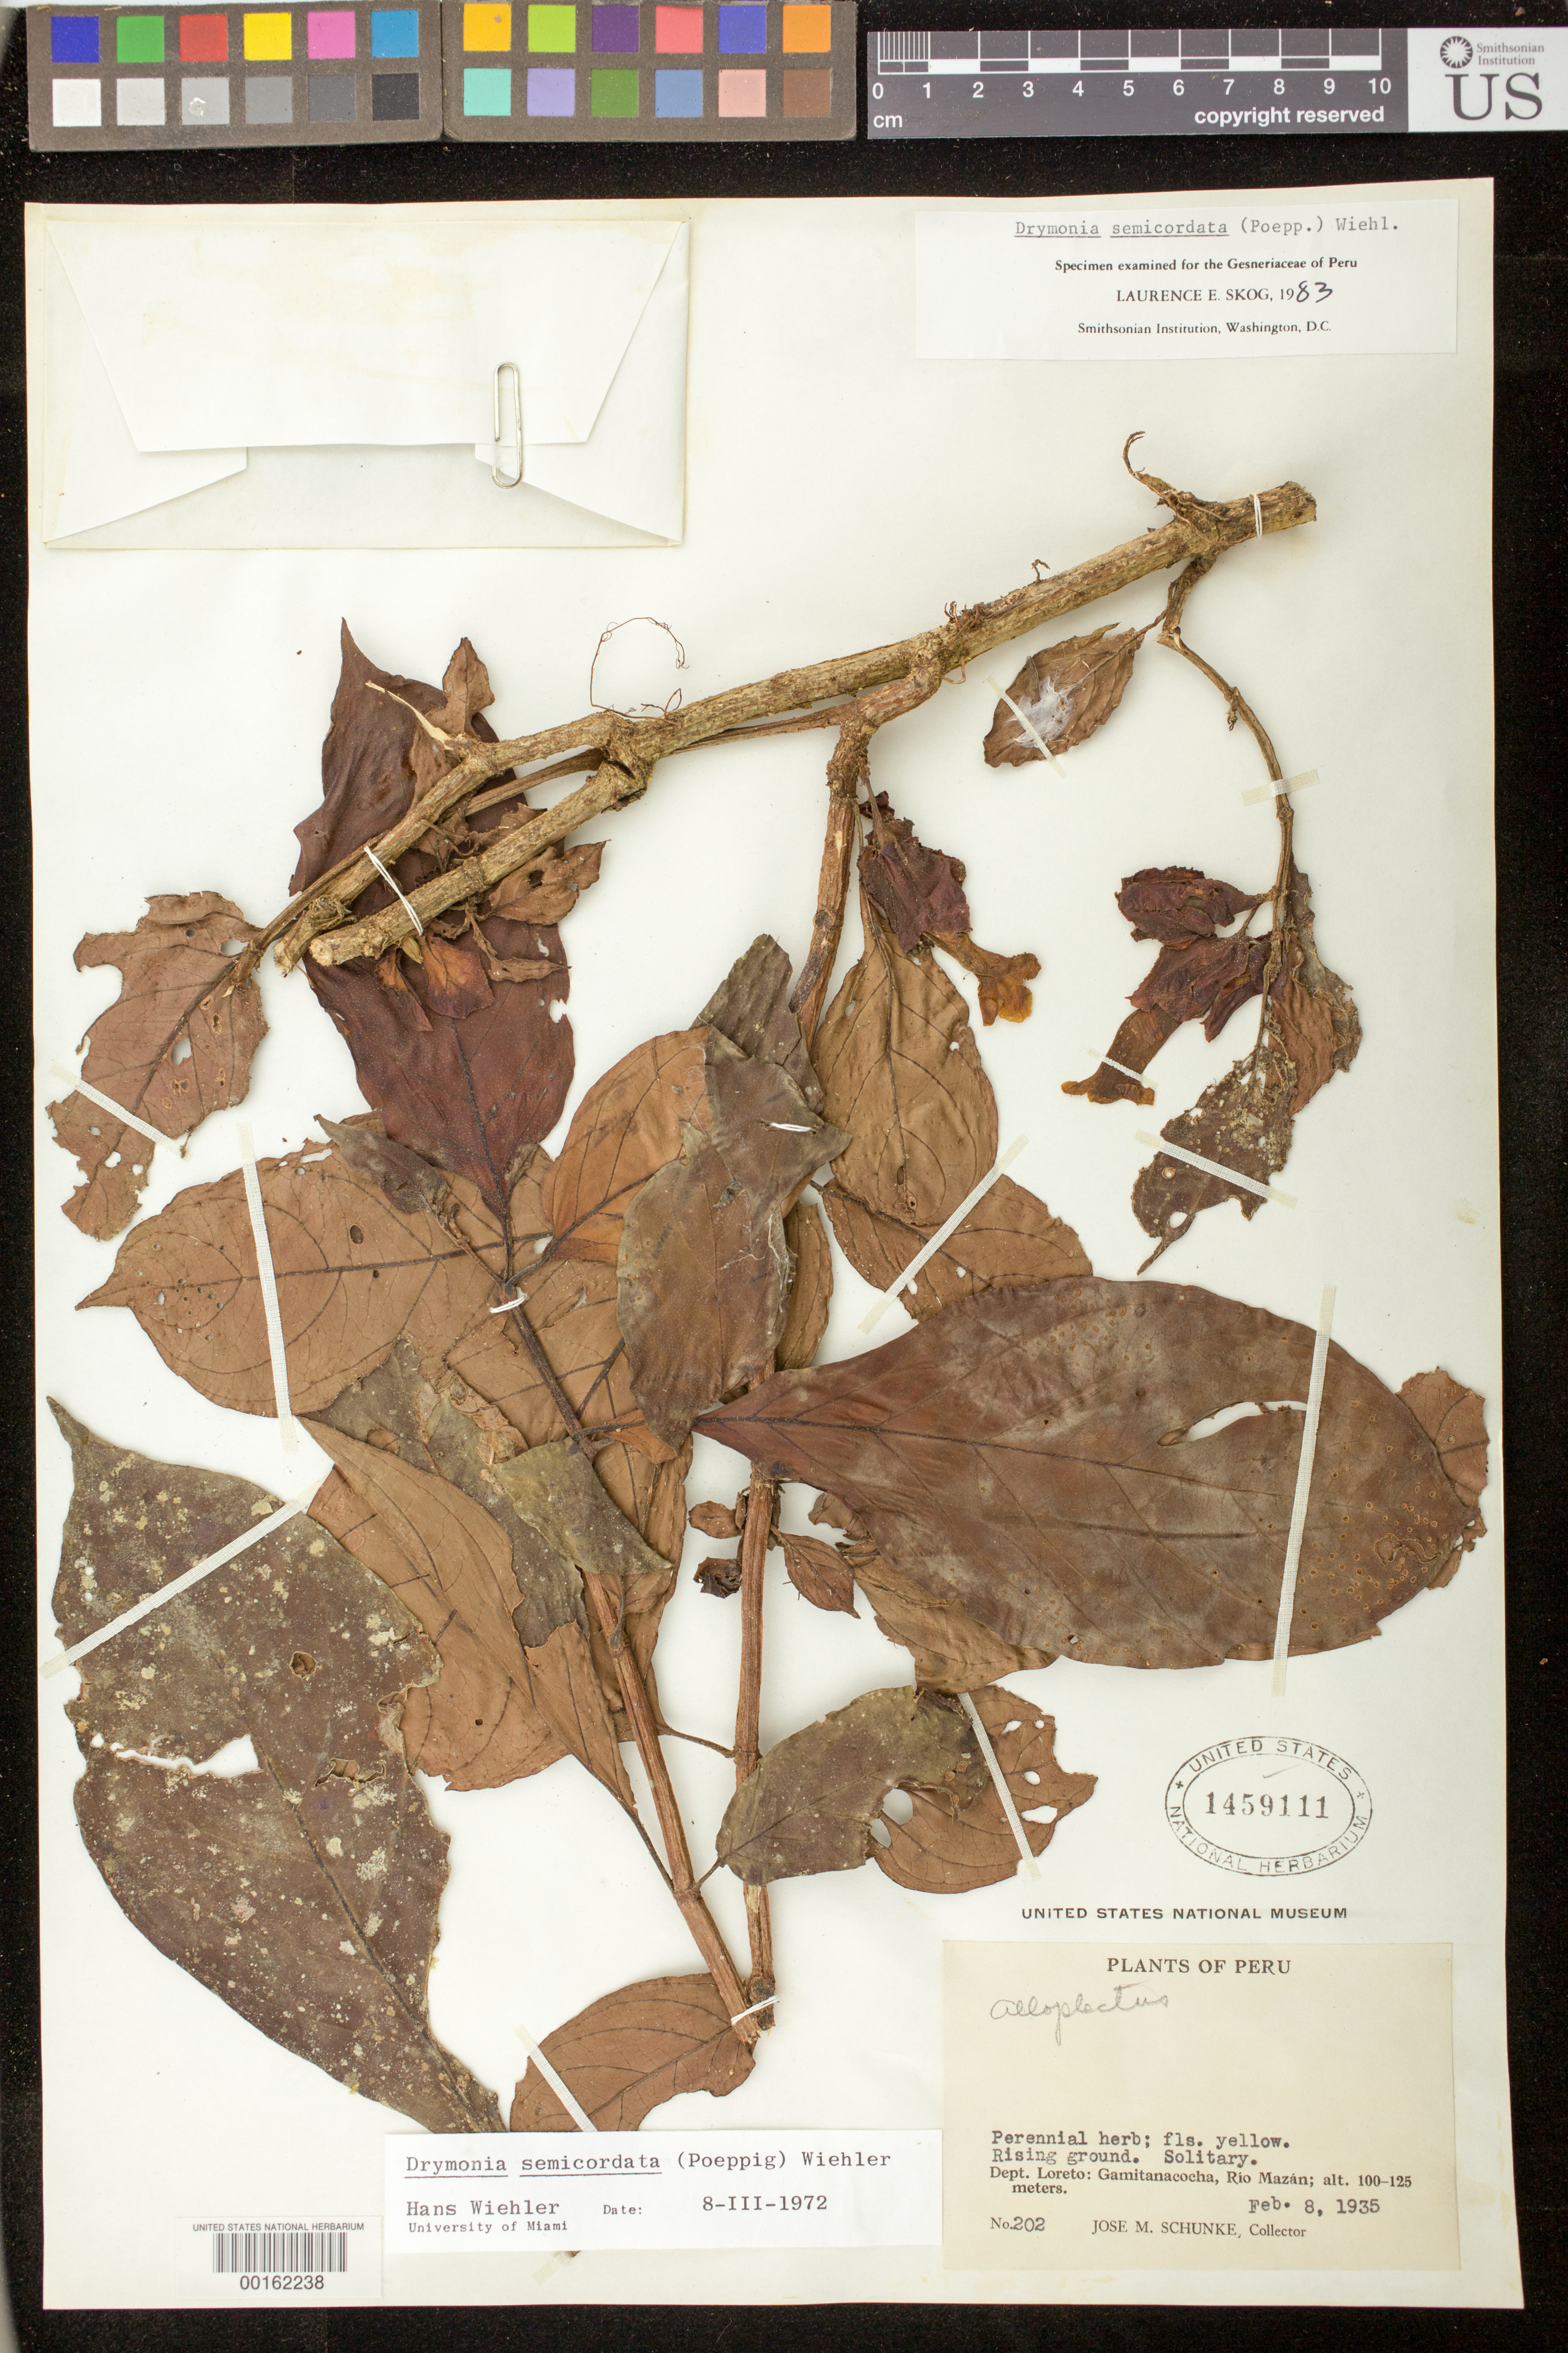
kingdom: Plantae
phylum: Tracheophyta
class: Magnoliopsida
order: Lamiales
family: Gesneriaceae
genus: Drymonia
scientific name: Drymonia semicordata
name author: (Poepp.) Wiehler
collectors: J. M. Schunke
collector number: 202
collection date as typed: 08 Feb 1935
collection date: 1935-02-08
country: Peru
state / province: Loreto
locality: Gamitanacocha, Rio Mazan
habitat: Rising ground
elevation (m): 100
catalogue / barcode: US 1459111